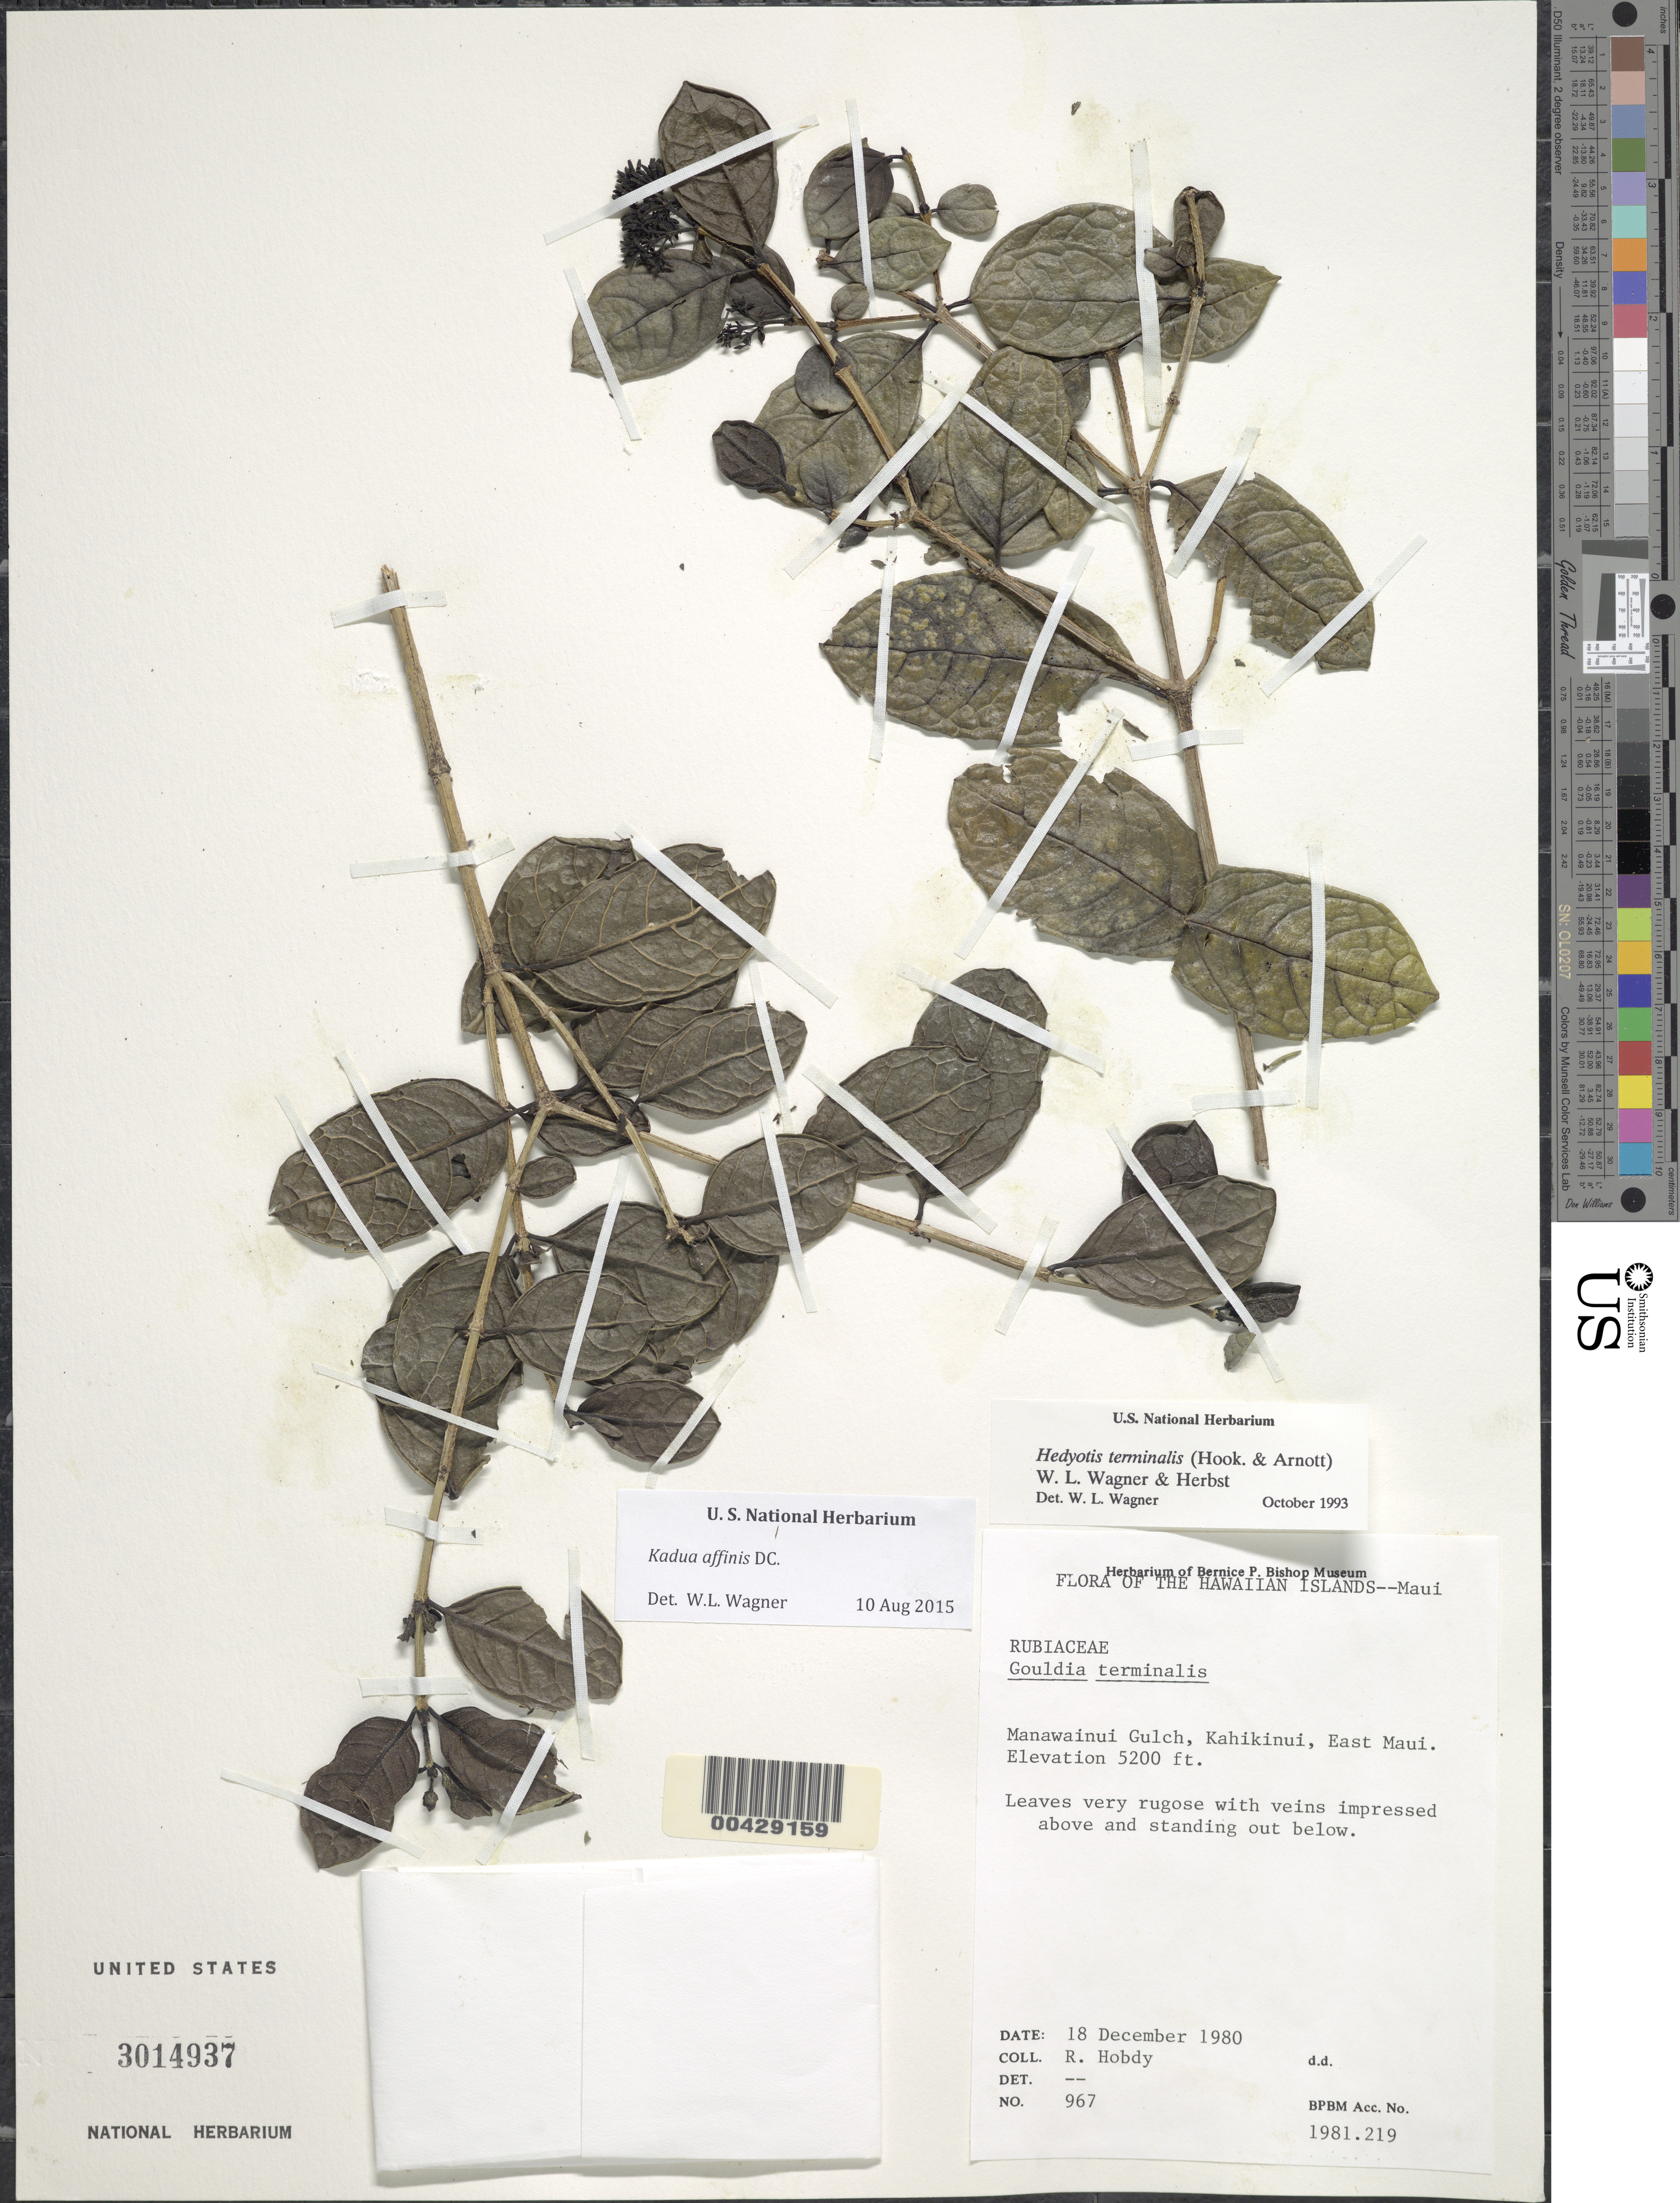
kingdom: Plantae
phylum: Tracheophyta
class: Magnoliopsida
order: Gentianales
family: Rubiaceae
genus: Kadua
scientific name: Kadua affinis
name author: DC.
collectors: R. Hobdy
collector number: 967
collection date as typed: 18 Dec 1980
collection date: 1980-12-18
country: United States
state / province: Hawaii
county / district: Maui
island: Maui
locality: Manawainui Gulch, Kahikinui, E Maui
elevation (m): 1585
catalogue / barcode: US 3014937